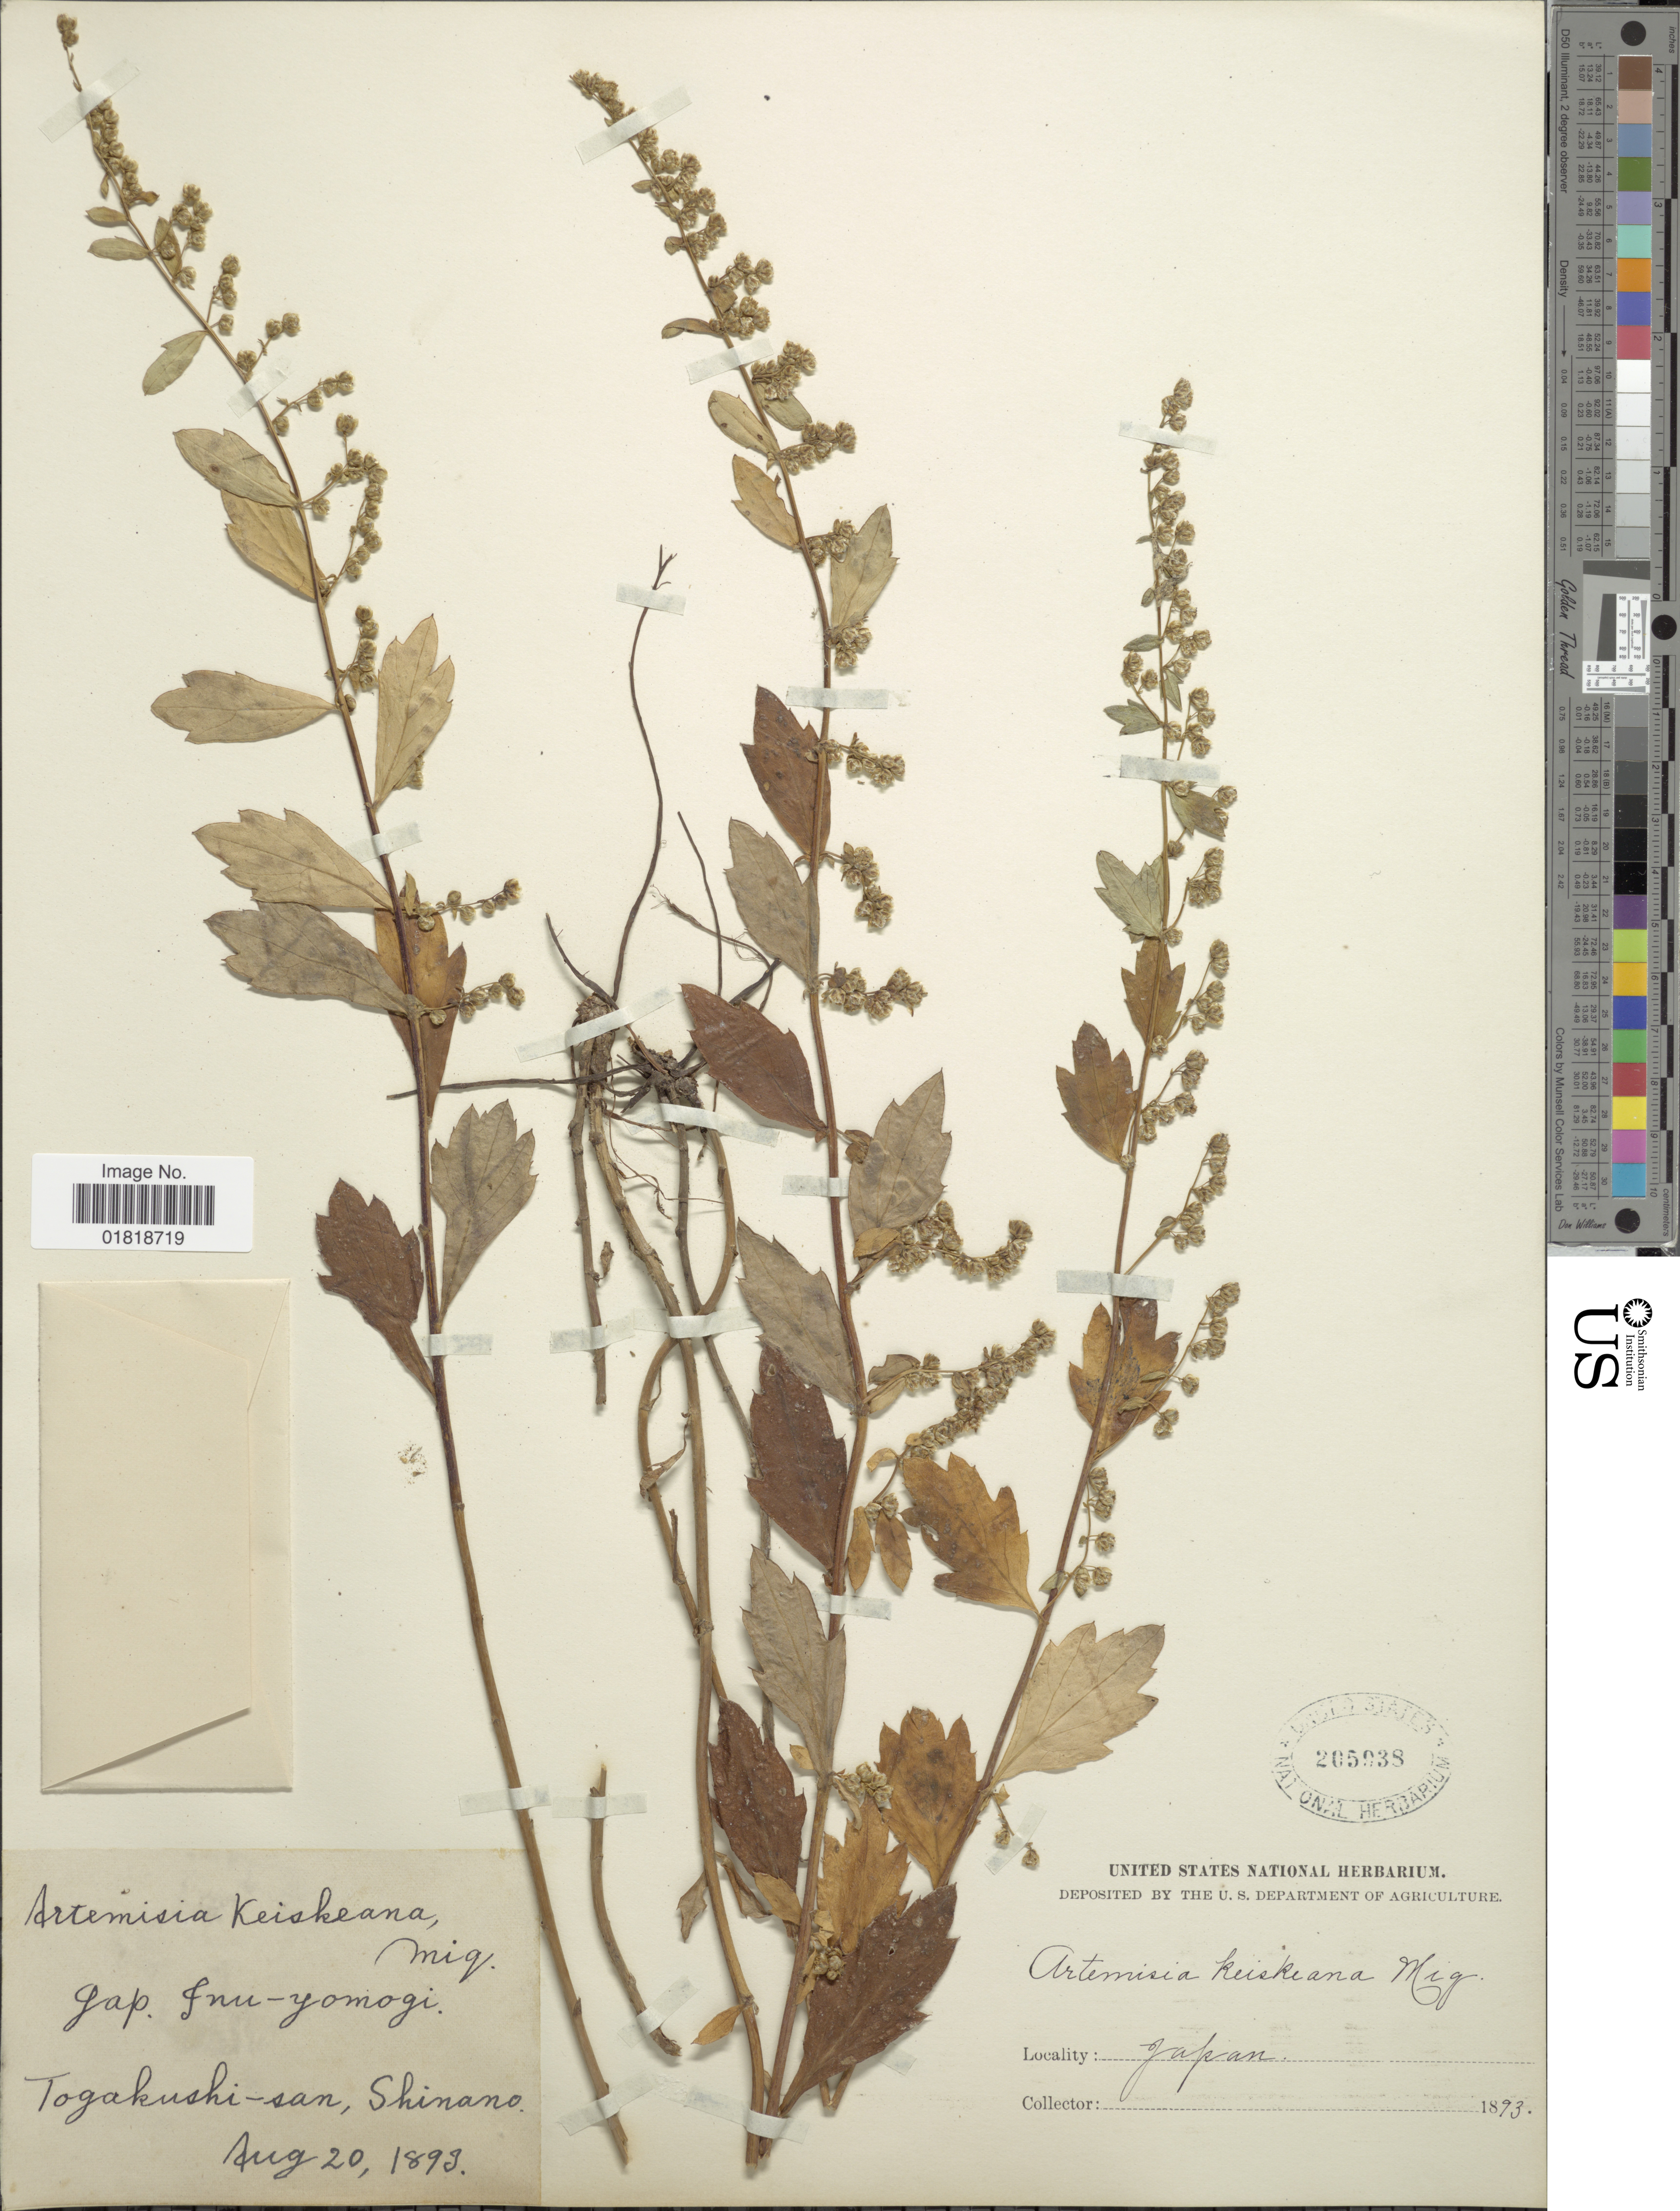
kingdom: Plantae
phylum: Tracheophyta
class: Magnoliopsida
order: Asterales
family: Asteraceae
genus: Artemisia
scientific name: Artemisia keiskeana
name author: Miq.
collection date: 1893-08-20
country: Japan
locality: Togakushi-san, Shinano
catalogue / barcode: US 205938